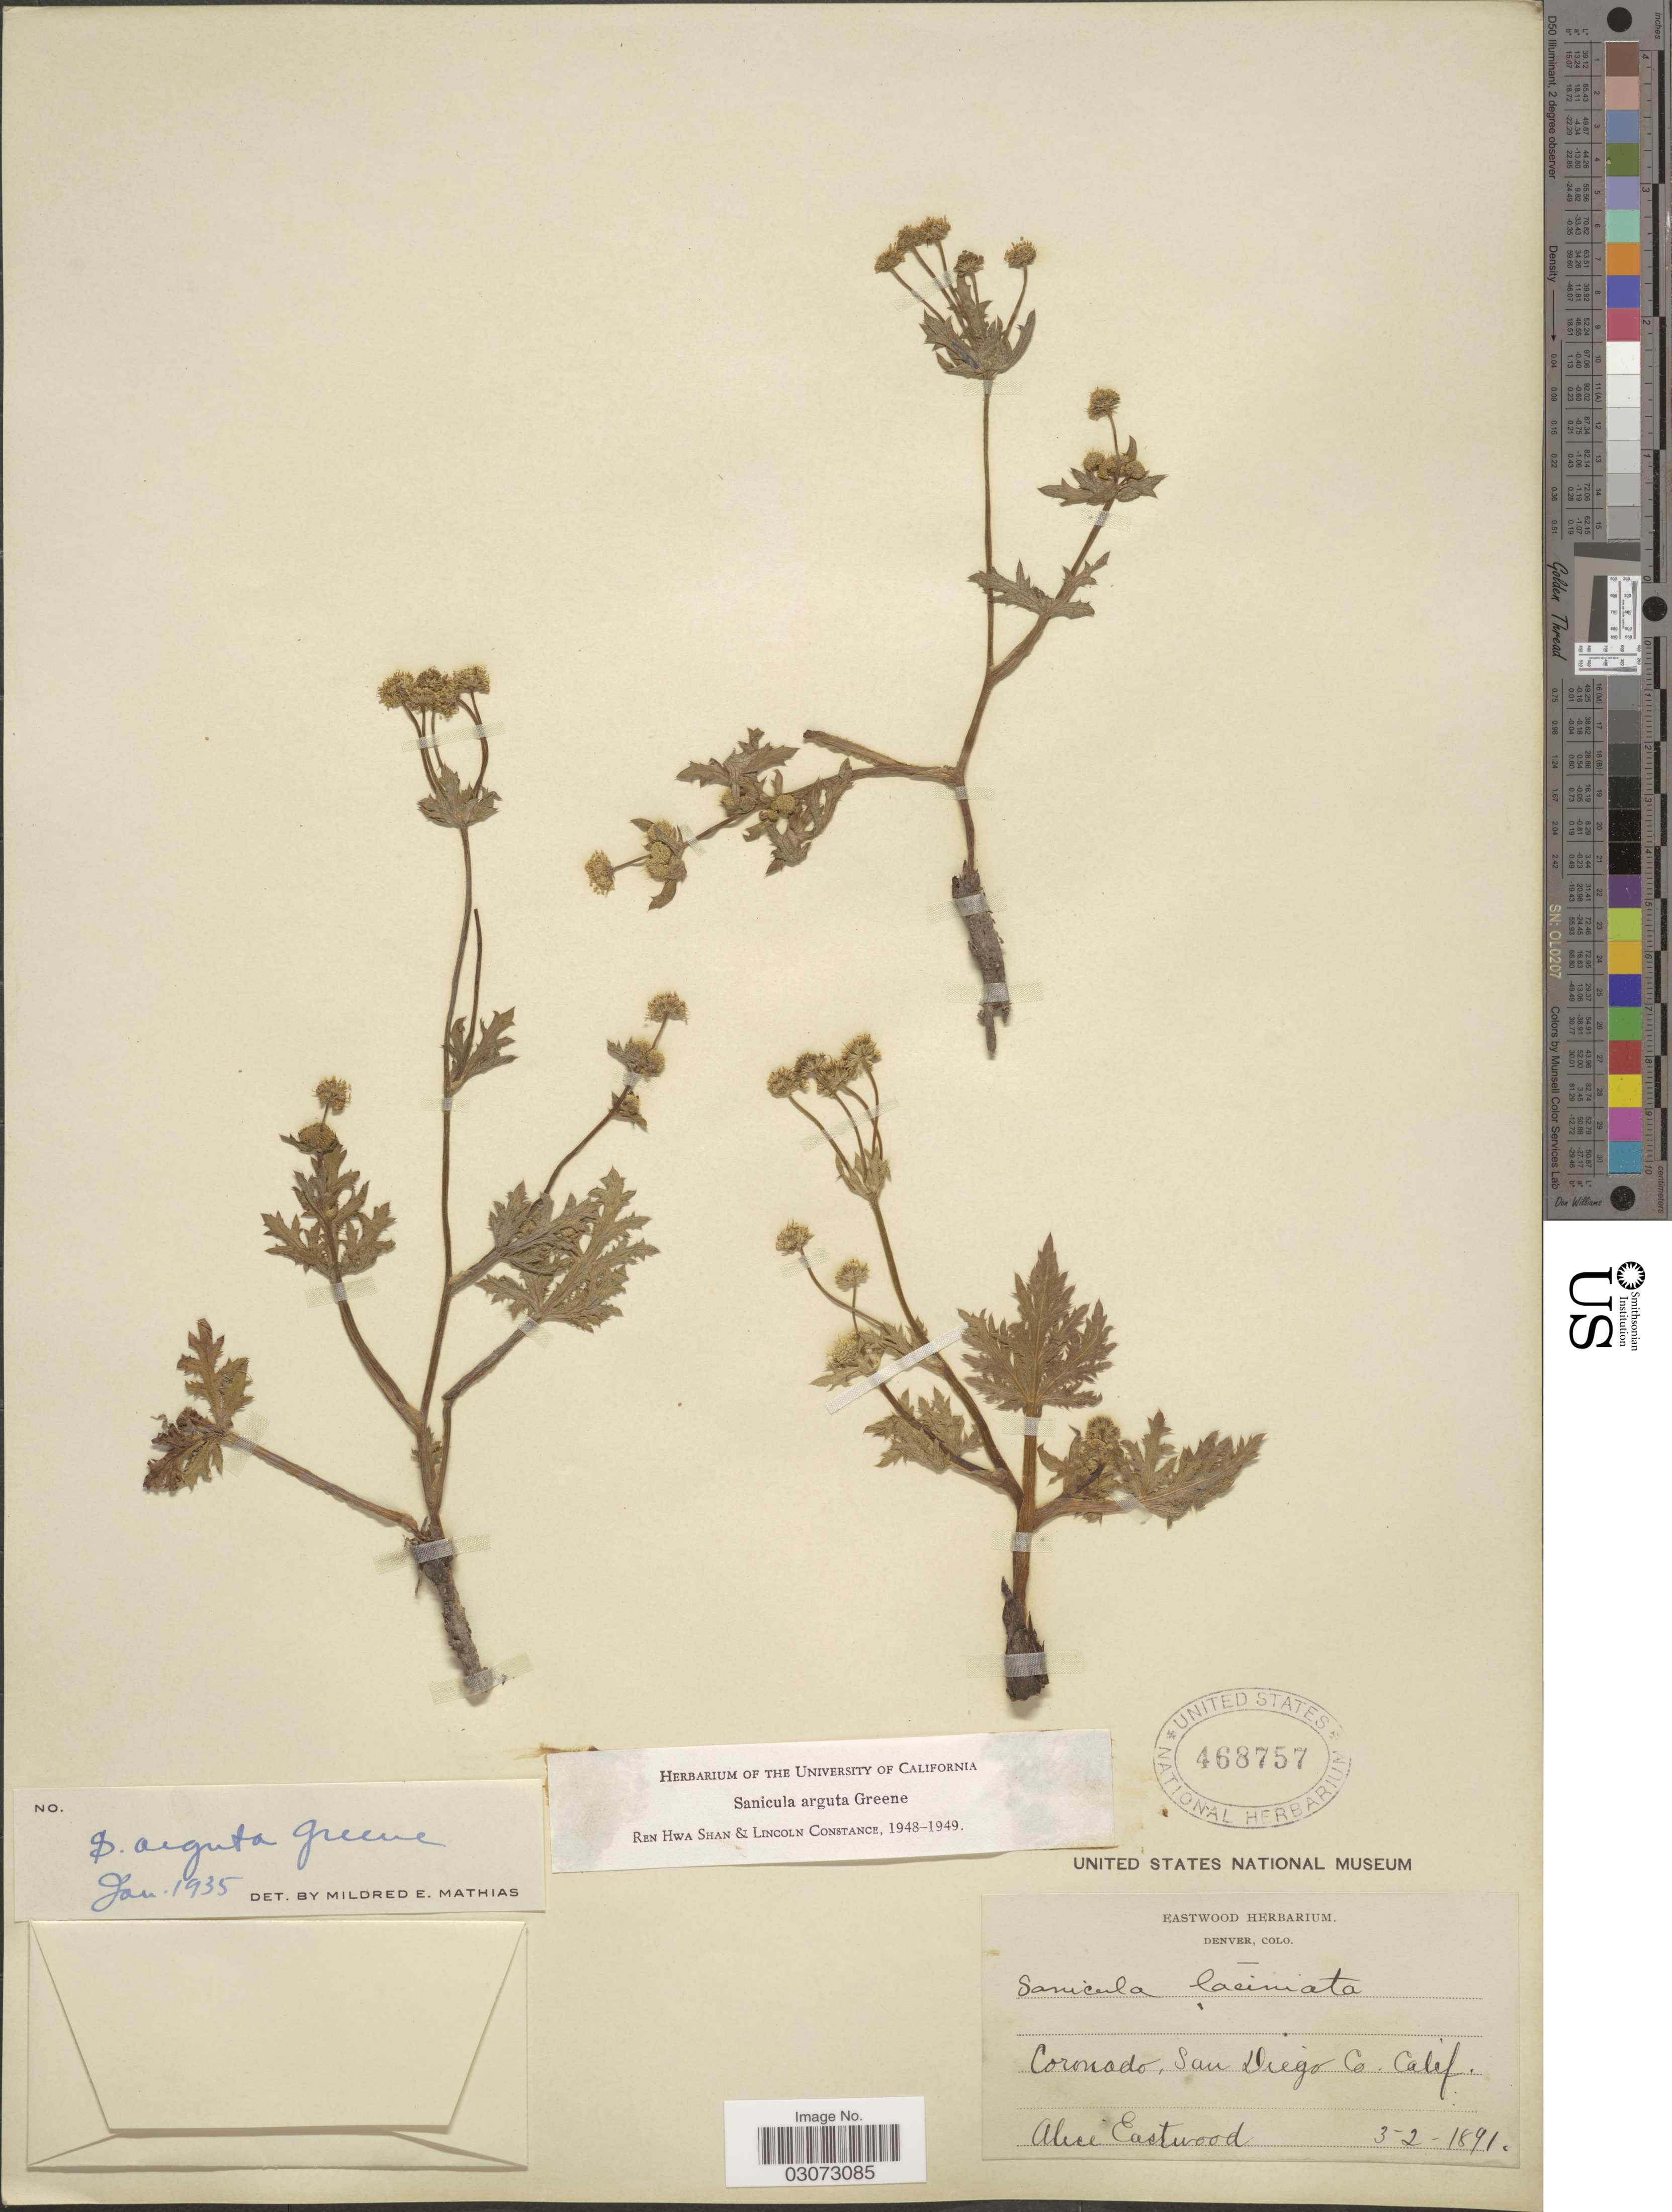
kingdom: Plantae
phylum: Tracheophyta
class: Magnoliopsida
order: Apiales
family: Apiaceae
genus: Sanicula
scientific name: Sanicula arguta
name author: Greene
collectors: A. Eastwood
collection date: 1891-03-02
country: United States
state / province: California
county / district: San Diego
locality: Coronado, San Diego Co. Calif.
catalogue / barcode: US 468757